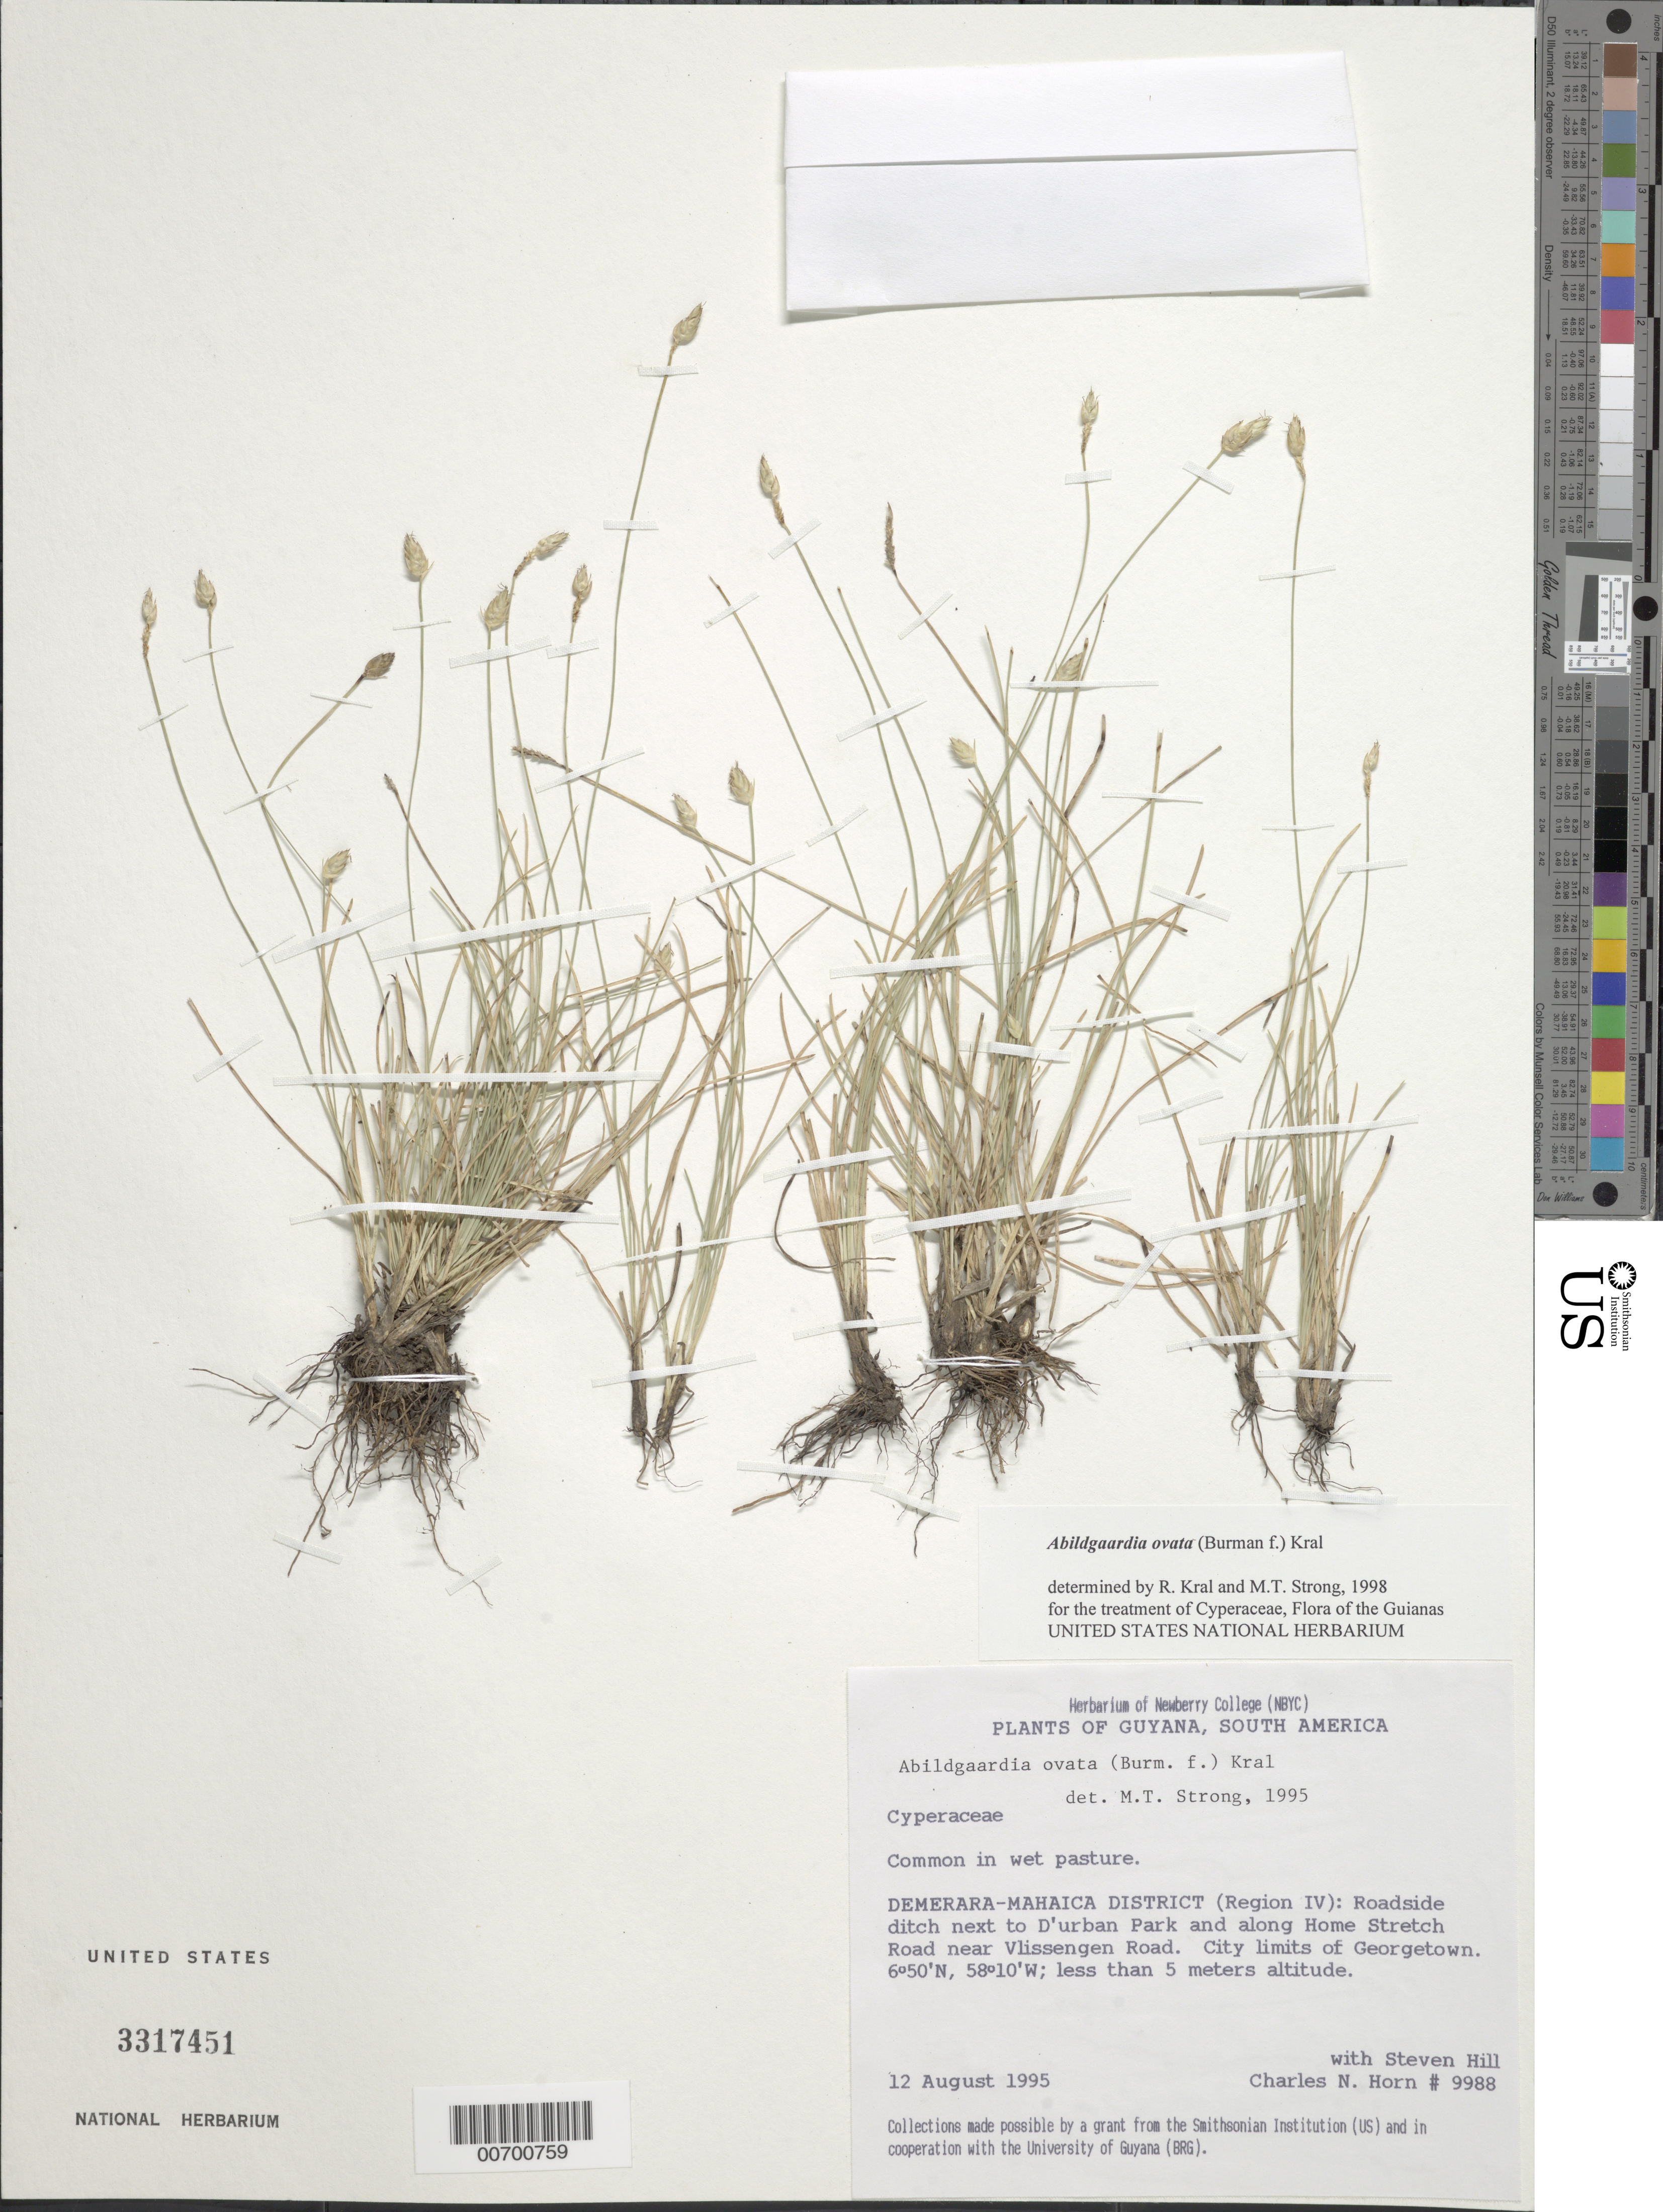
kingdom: Plantae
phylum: Tracheophyta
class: Liliopsida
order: Poales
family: Cyperaceae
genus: Abildgaardia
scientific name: Abildgaardia ovata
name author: (Burm. f.) Kral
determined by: Strong, M. T., (US), Smithsonian Institution - National Museum of Natural History (UNITED STATES)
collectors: C. N. Horn & S. Hill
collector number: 9988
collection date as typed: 12-Aug-95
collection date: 1995-08-12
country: Guyana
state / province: Demerara-Mahaica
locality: Georgetown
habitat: Roadside ditch next to park and along road, in wet pasture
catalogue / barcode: US 3317451